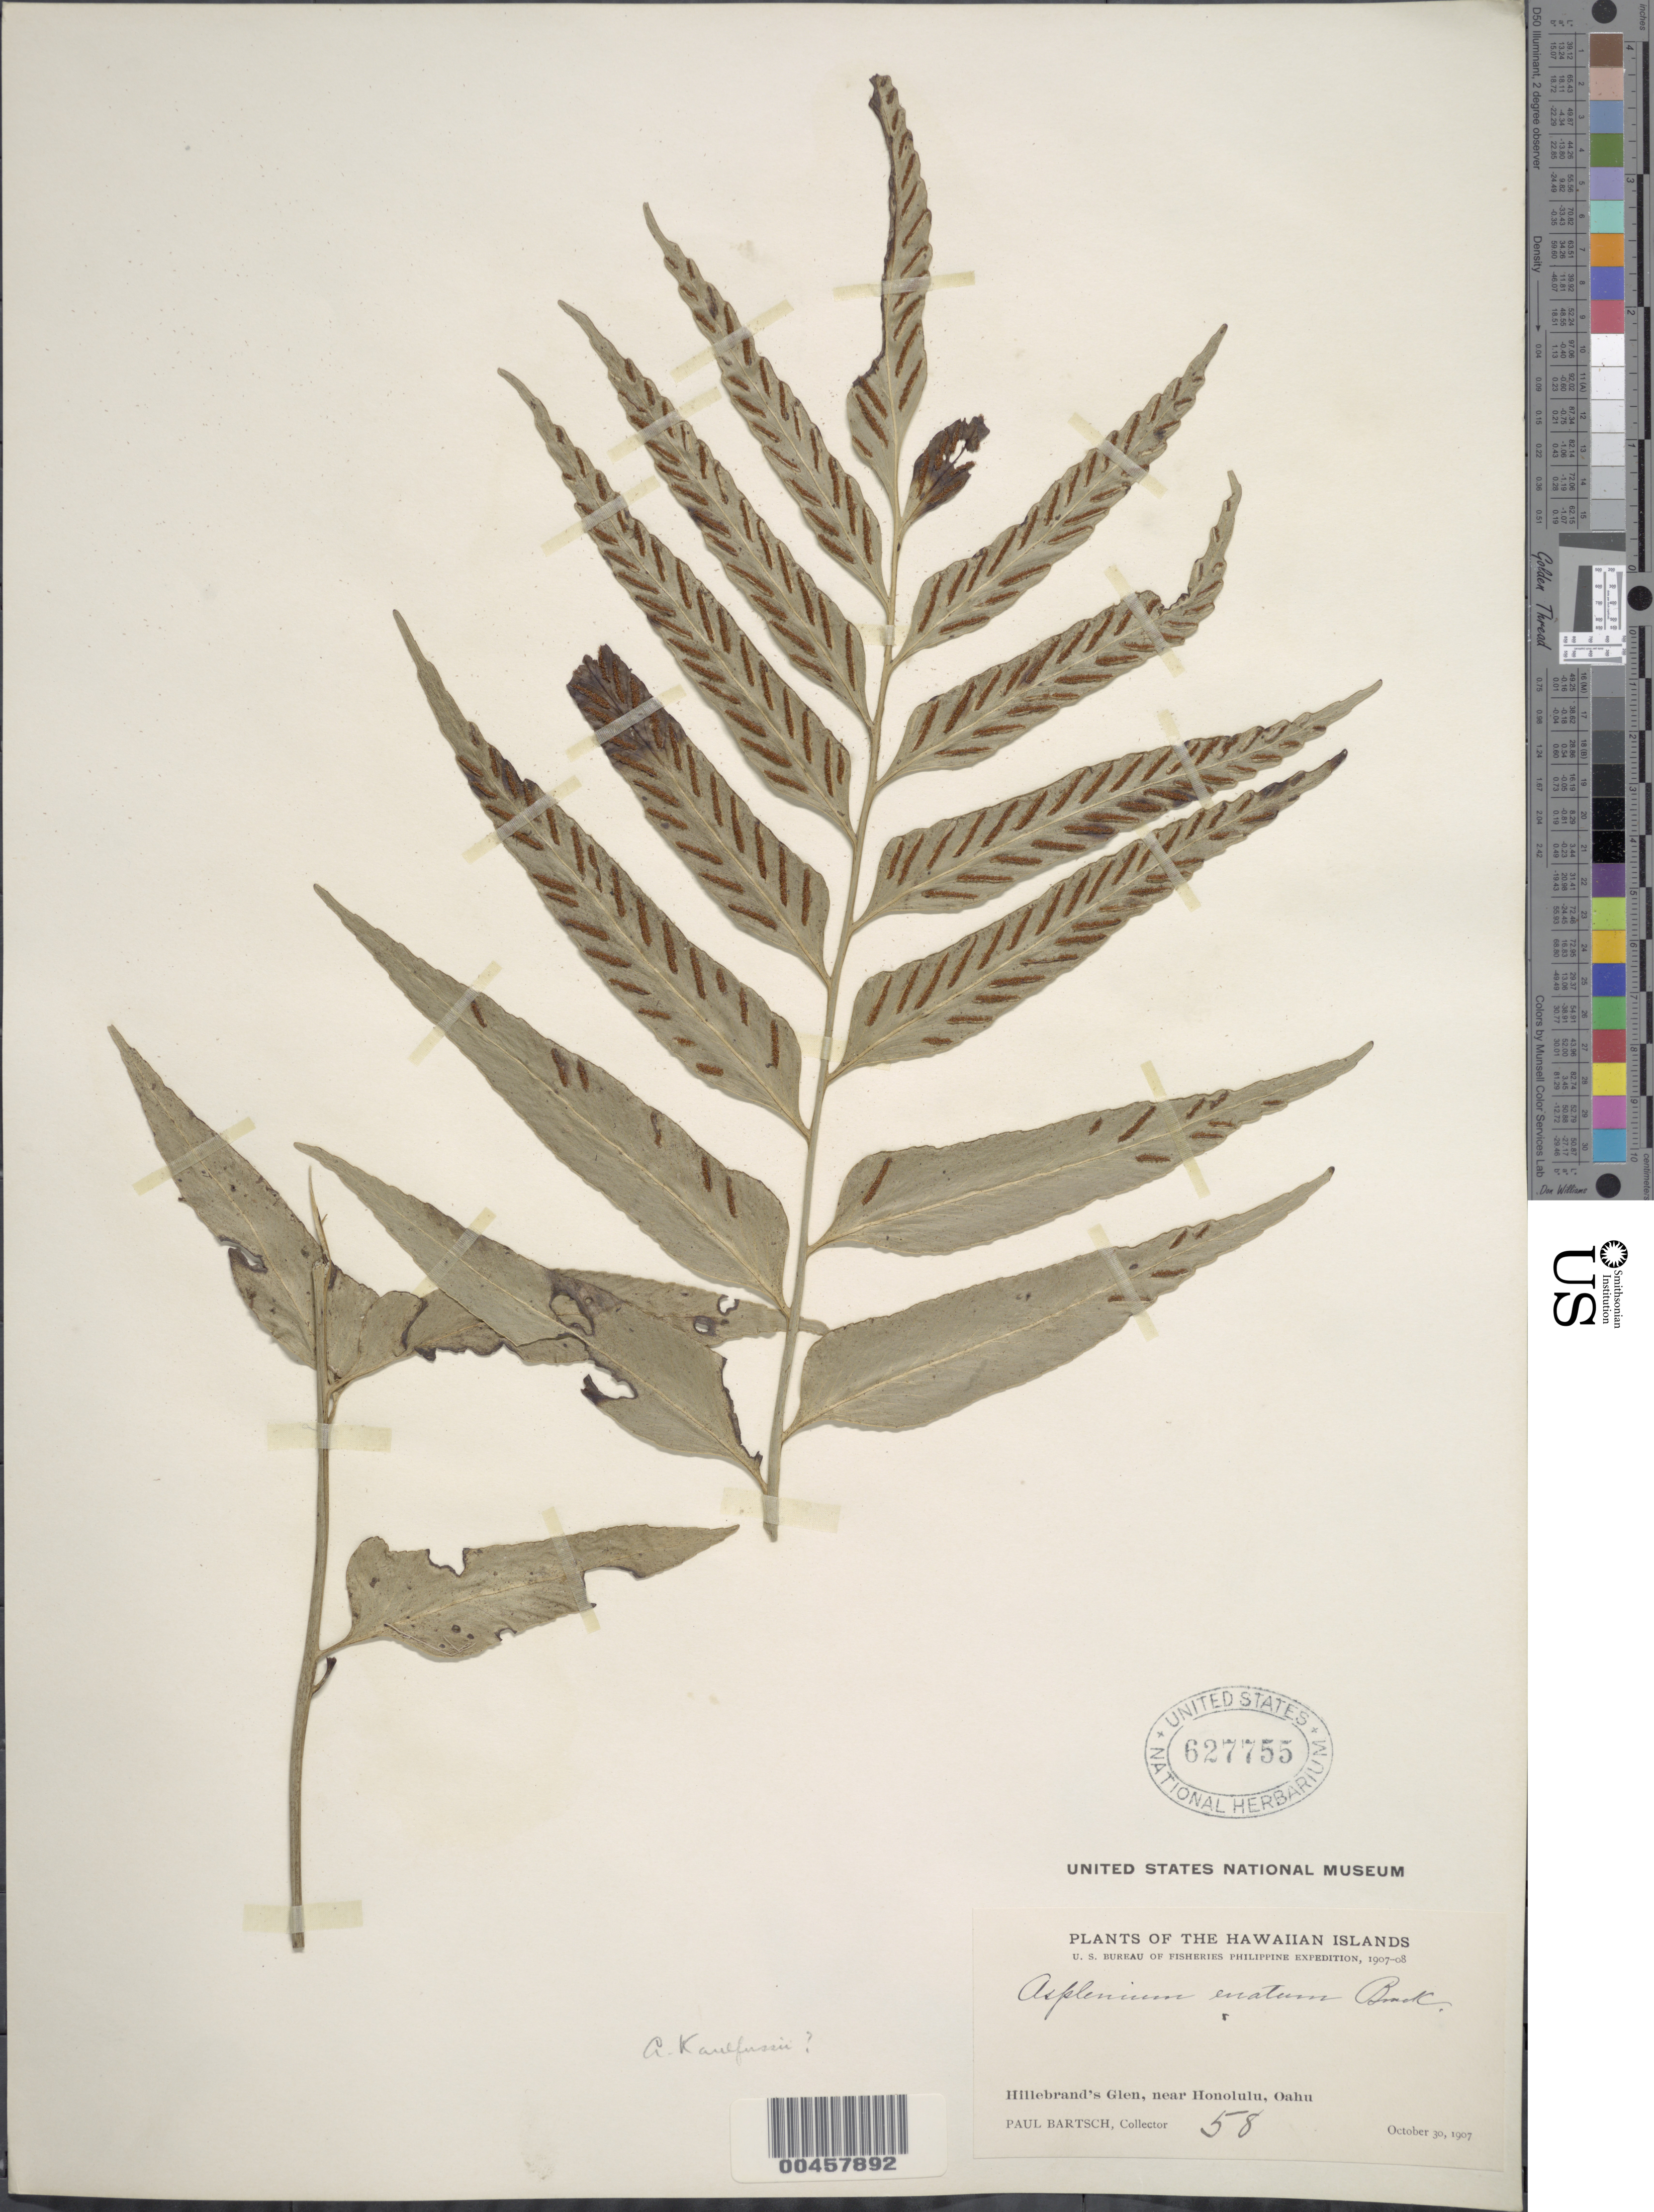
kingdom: Plantae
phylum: Tracheophyta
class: Polypodiopsida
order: Polypodiales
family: Aspleniaceae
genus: Asplenium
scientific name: Asplenium kaulfussii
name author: Schltdl.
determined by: Wagner, W. L., (BOT), Smithsonian Institution - National Museum of Natural History (UNITED STATES)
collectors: P. Bartsch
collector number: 58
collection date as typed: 30 Oct 1907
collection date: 1907-10-30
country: United States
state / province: Hawaii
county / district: Honolulu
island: Oahu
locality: Hillebrand's Glen, Near Honolulu, Oahu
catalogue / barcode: US 627755